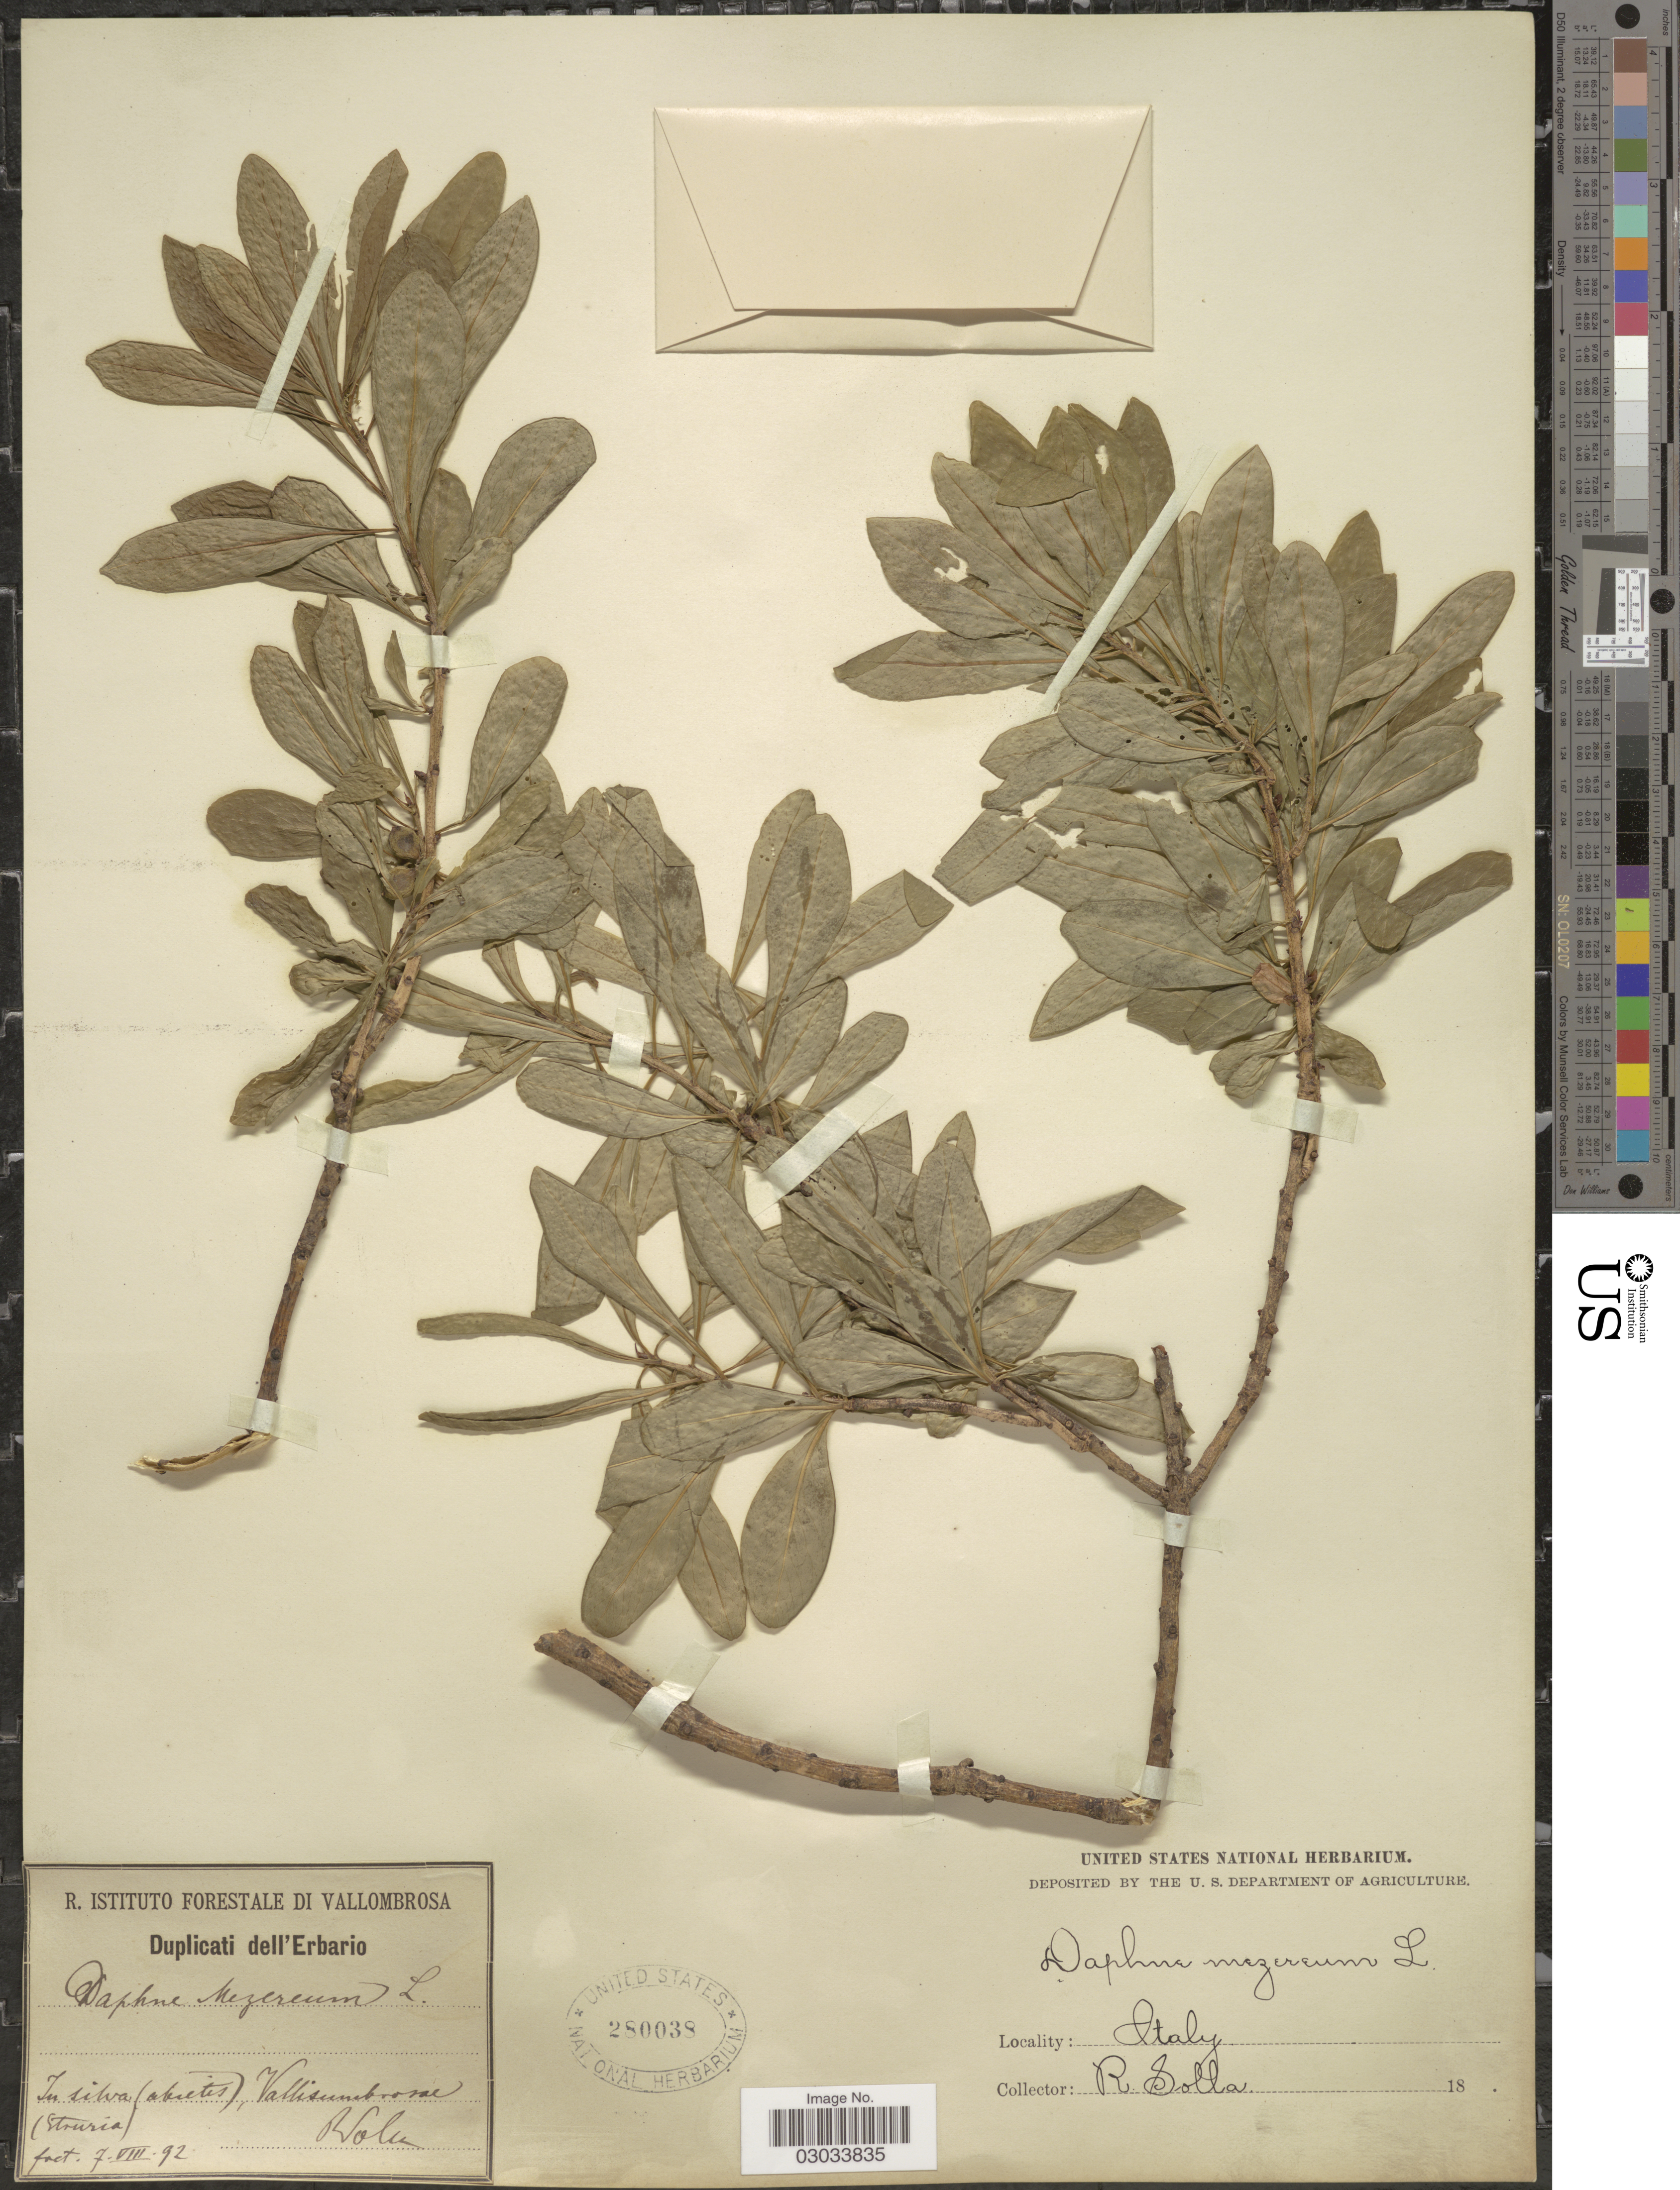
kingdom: Plantae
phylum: Tracheophyta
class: Magnoliopsida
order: Malvales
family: Thymelaeaceae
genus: Daphne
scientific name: Daphne mezereum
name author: L.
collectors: R. Solla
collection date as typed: Transcribed d/m/y: 7/8/92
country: Italy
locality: In silva (abretis) Vallisumbrosae (Struria).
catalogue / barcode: US 280038